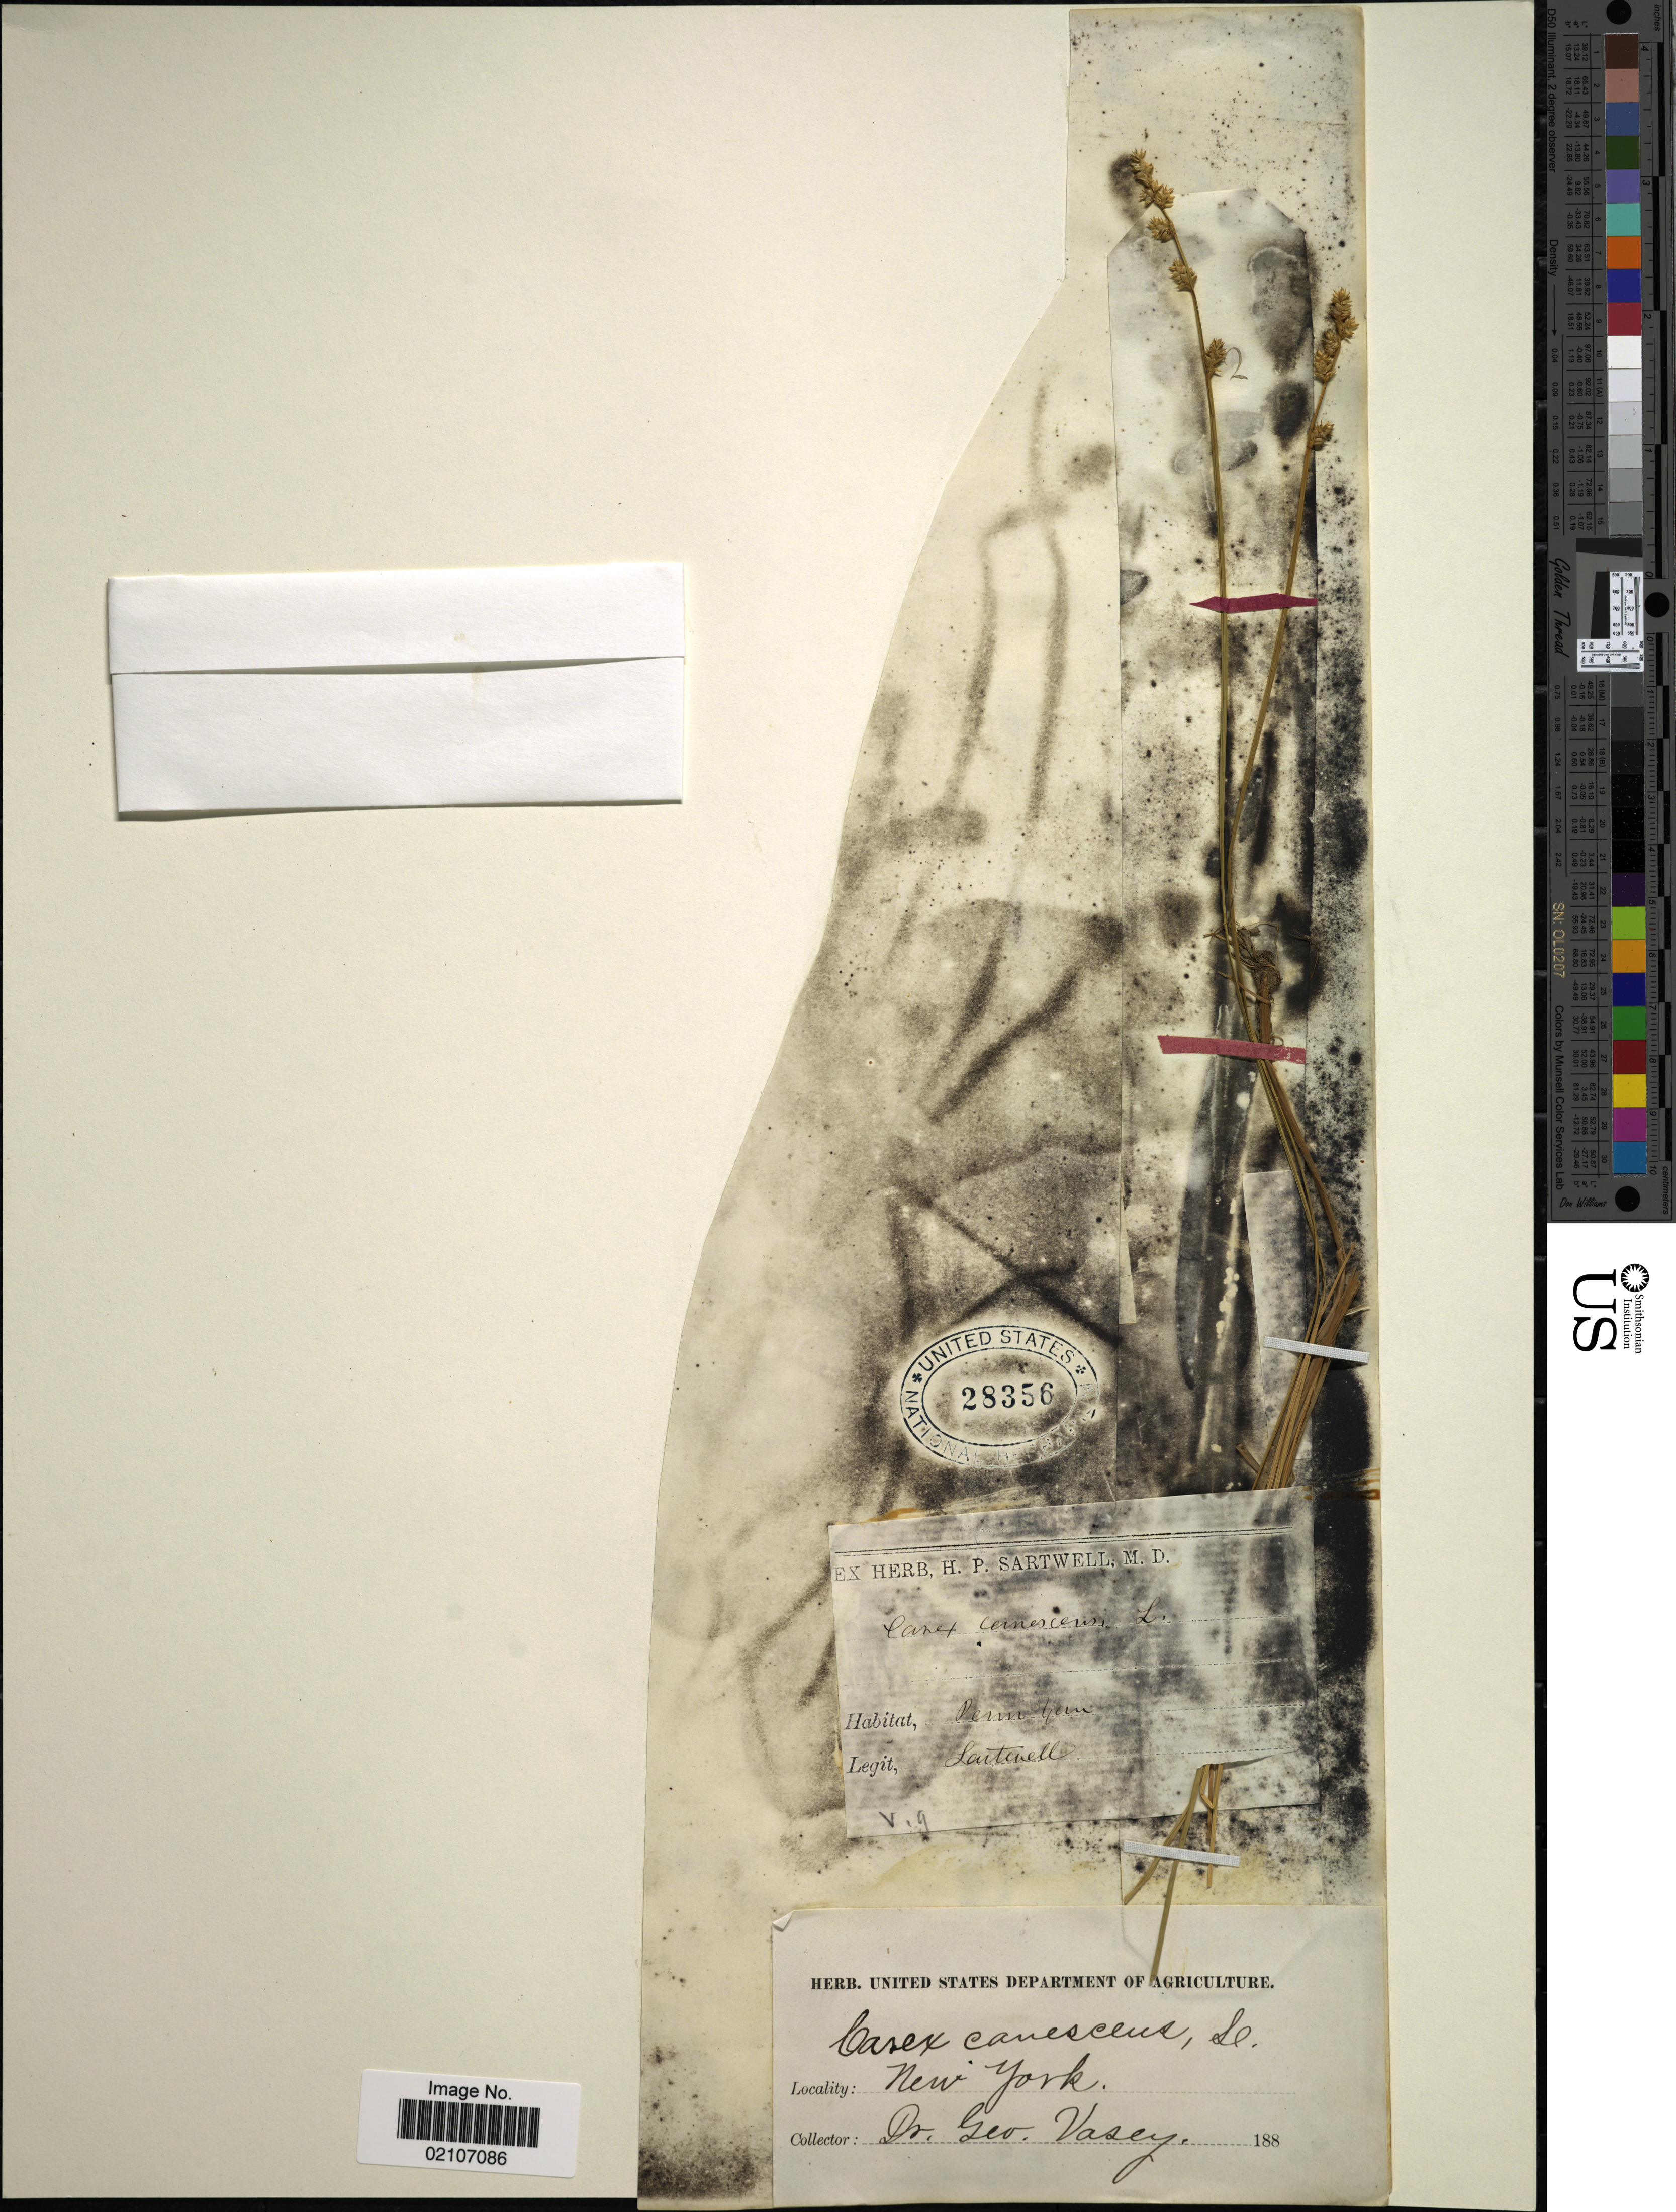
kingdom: Plantae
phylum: Tracheophyta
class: Liliopsida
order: Poales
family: Cyperaceae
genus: Carex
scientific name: Carex canescens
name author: L.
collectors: G. Vasey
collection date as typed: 188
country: United States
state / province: New York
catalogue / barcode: US 28356